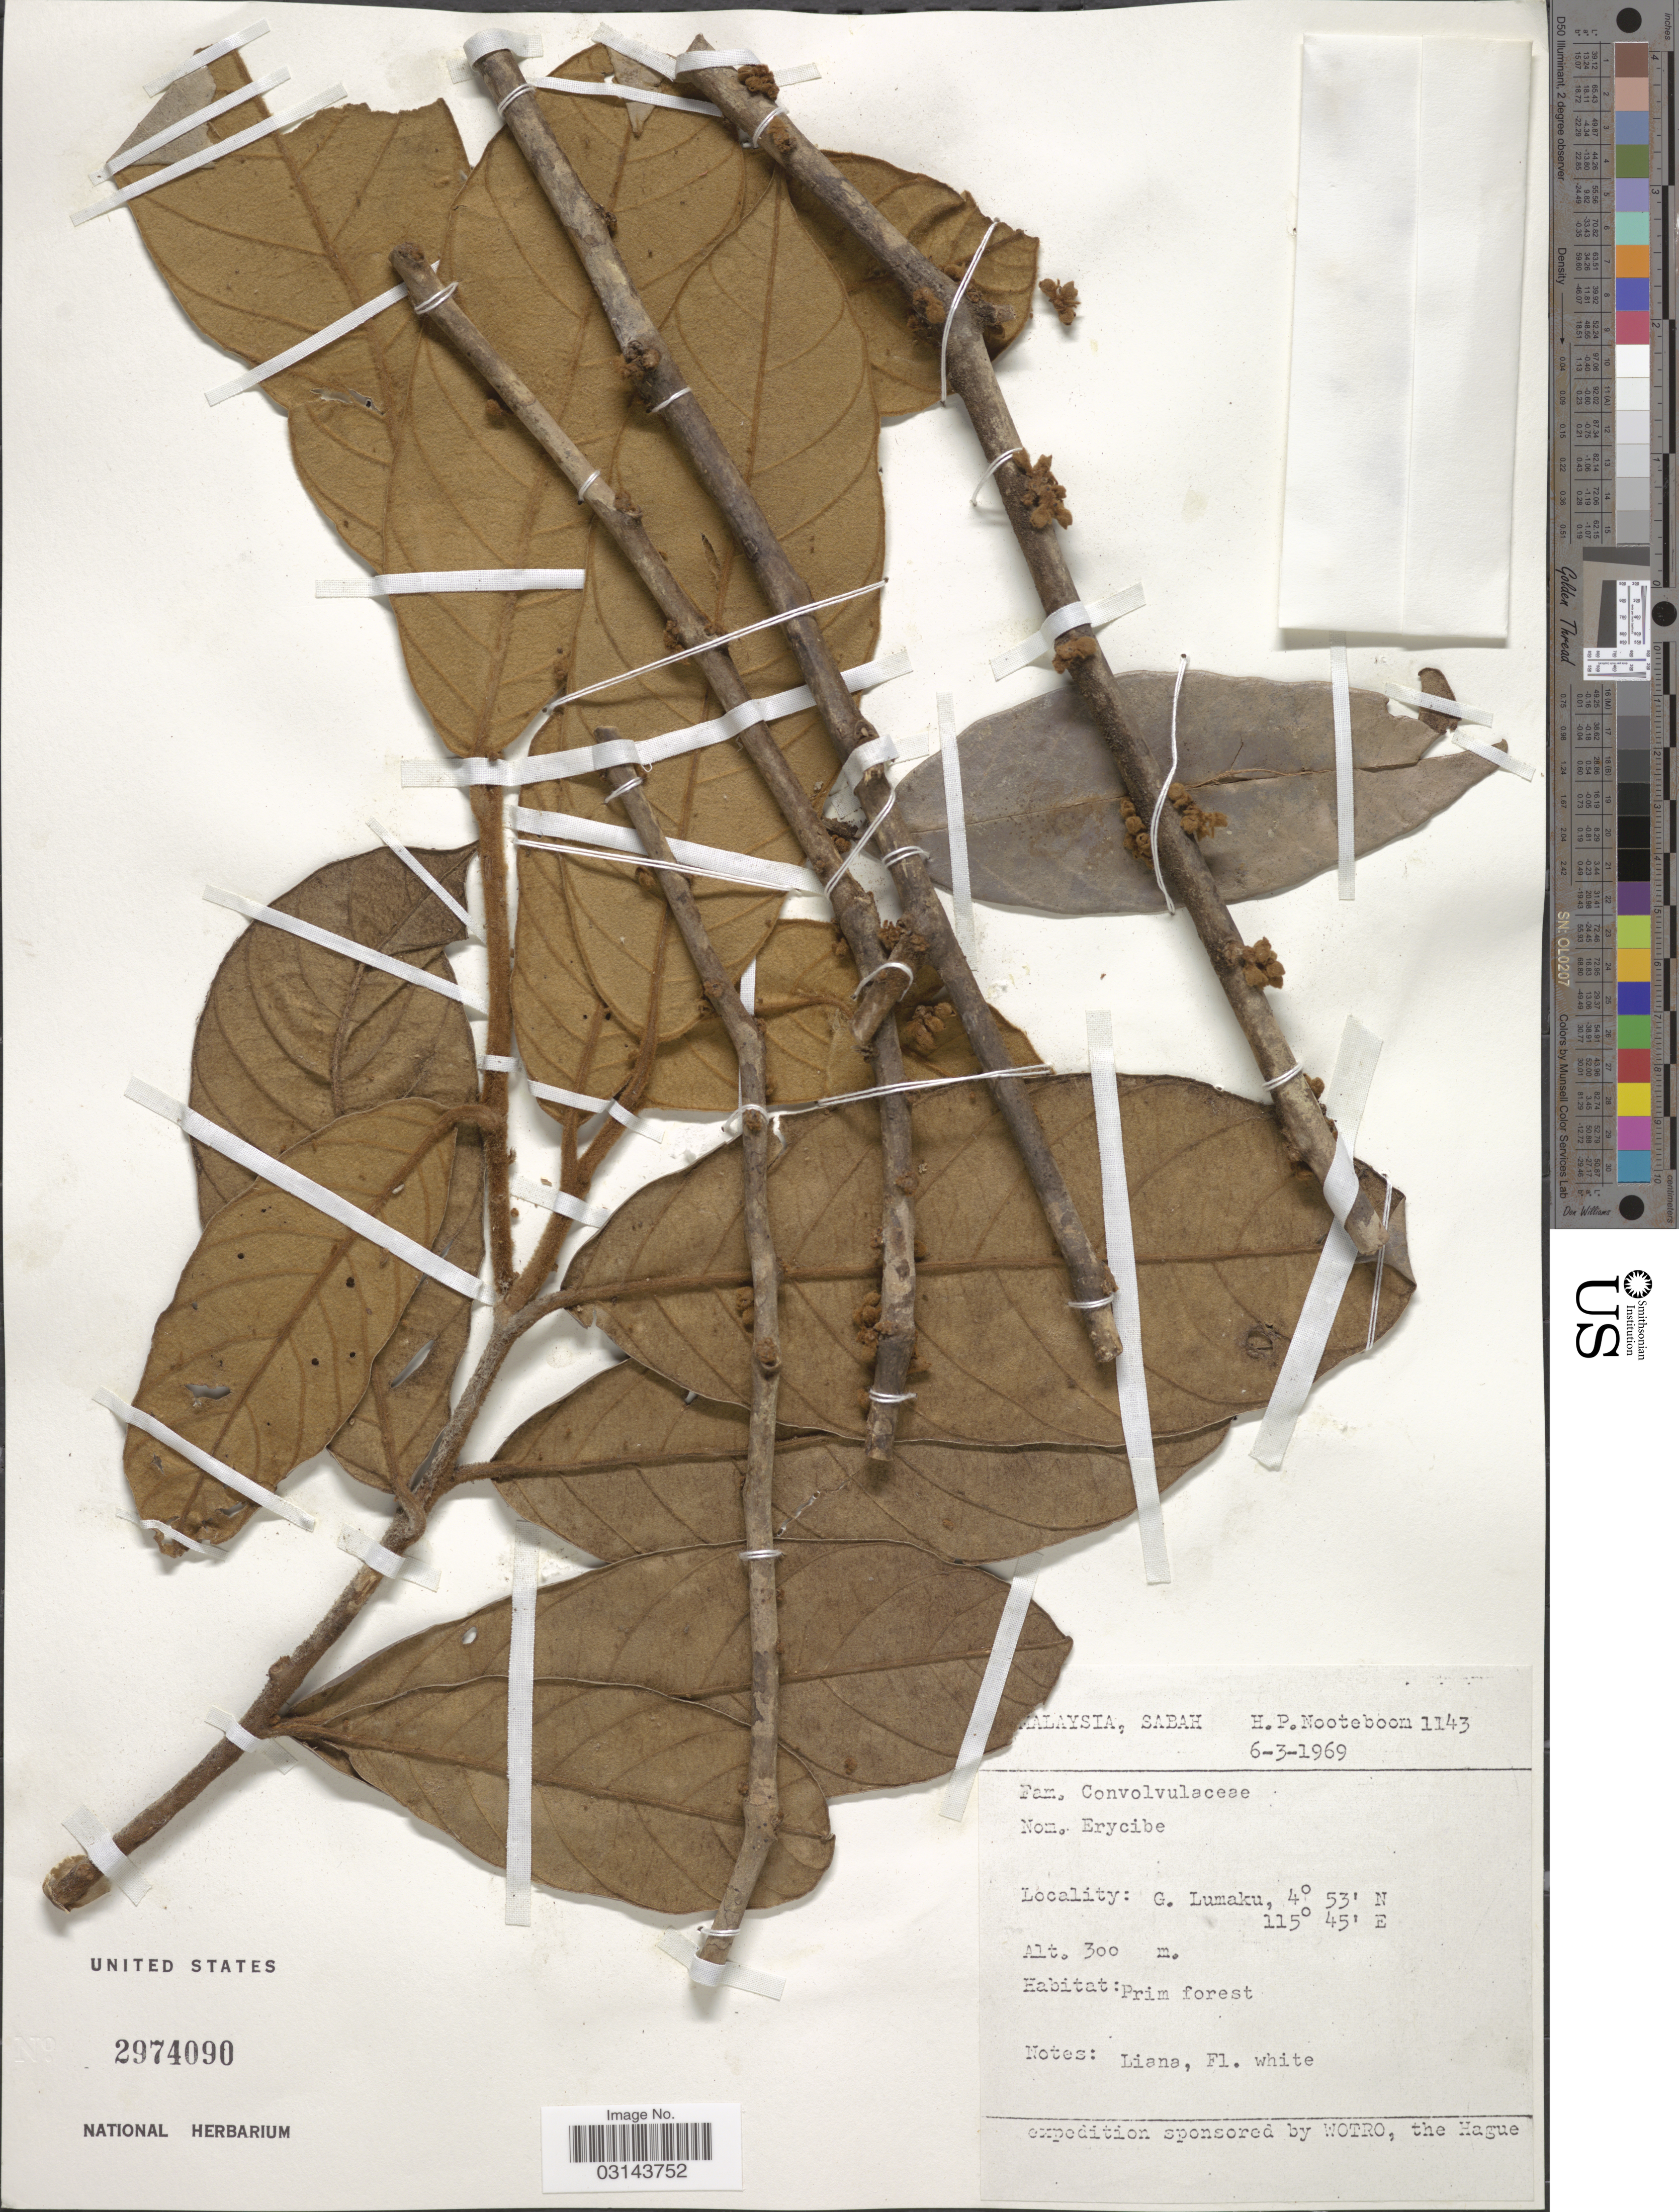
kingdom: Plantae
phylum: Tracheophyta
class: Magnoliopsida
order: Solanales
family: Convolvulaceae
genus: Erycibe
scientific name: Erycibe sp.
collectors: H. P. Nooteboom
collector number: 1143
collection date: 1969-03-06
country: Malaysia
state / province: Sabah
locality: G. Lumaku.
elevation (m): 300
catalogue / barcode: US 2974090